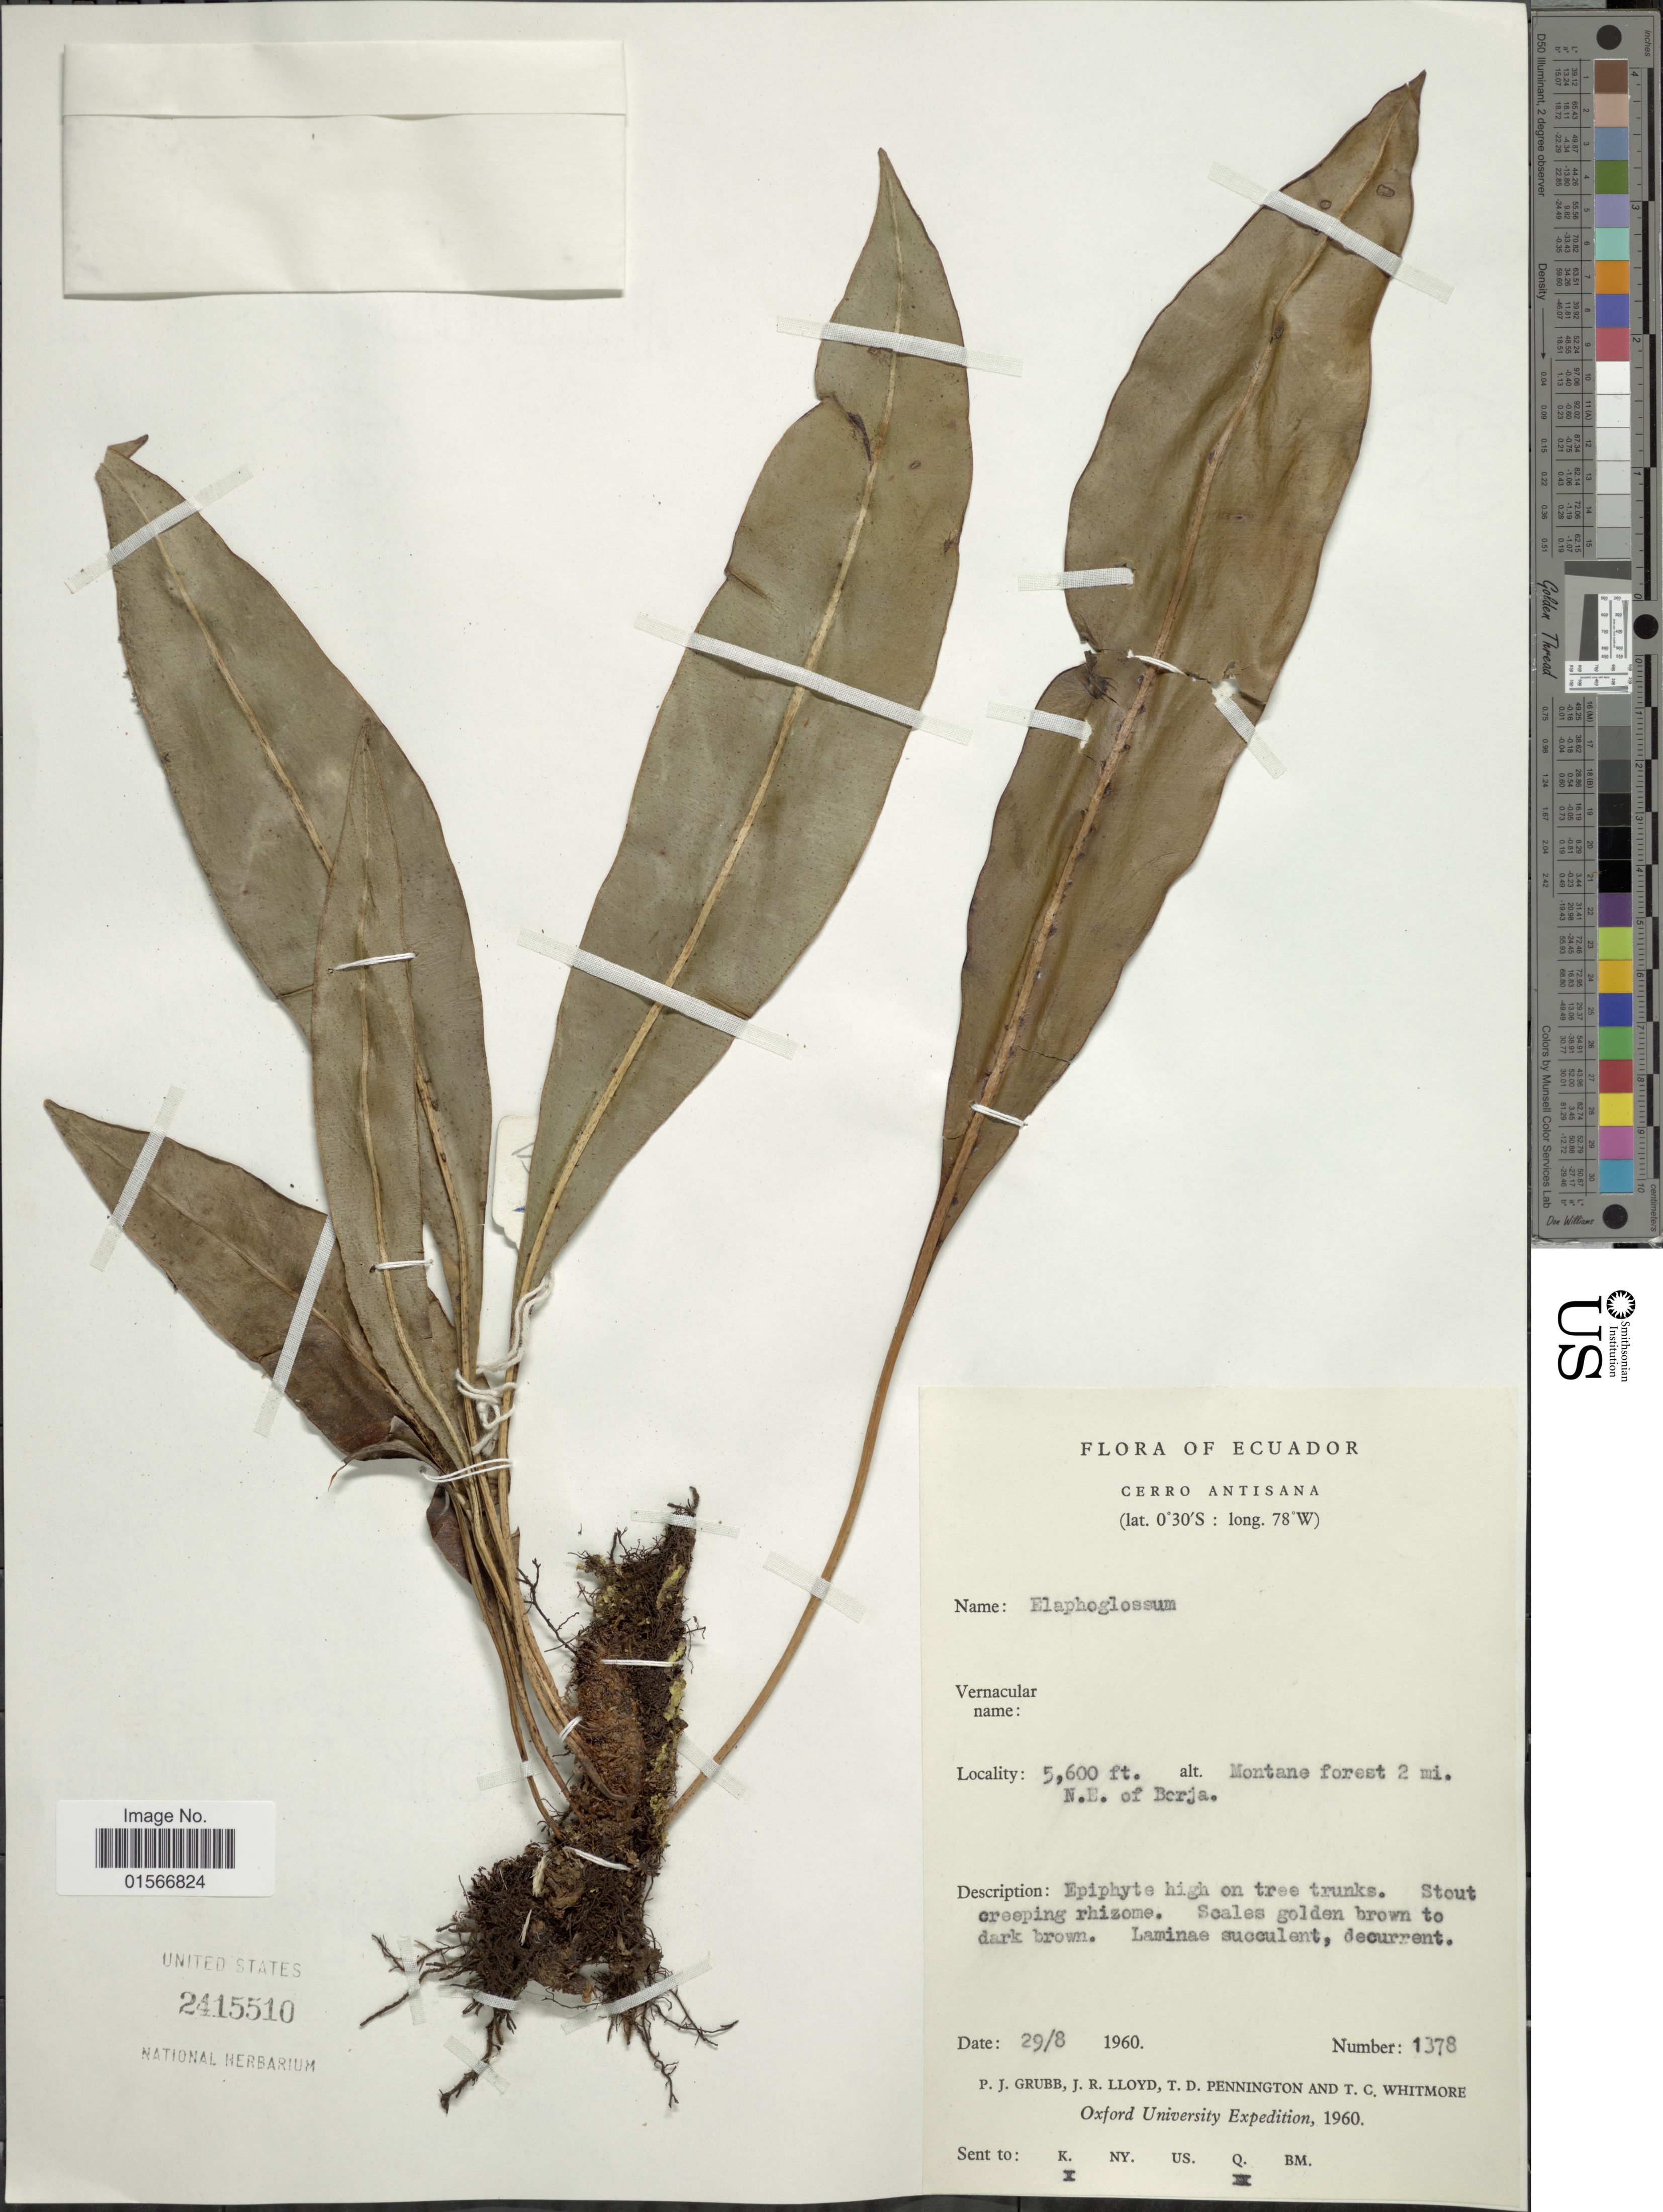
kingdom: Plantae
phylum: Tracheophyta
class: Polypodiopsida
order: Polypodiales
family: Dryopteridaceae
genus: Elaphoglossum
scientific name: Elaphoglossum latifolium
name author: (Sw.) J. Sm.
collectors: P. J. Grubb, J. R. Lloyd, T. D. Pennington & T. C. Whitmore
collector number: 1378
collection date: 1960-08-29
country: Ecuador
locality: Cerro Antisana, Montane forest 2 mi. N.E. of Borja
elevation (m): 1707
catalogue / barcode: US 2415510